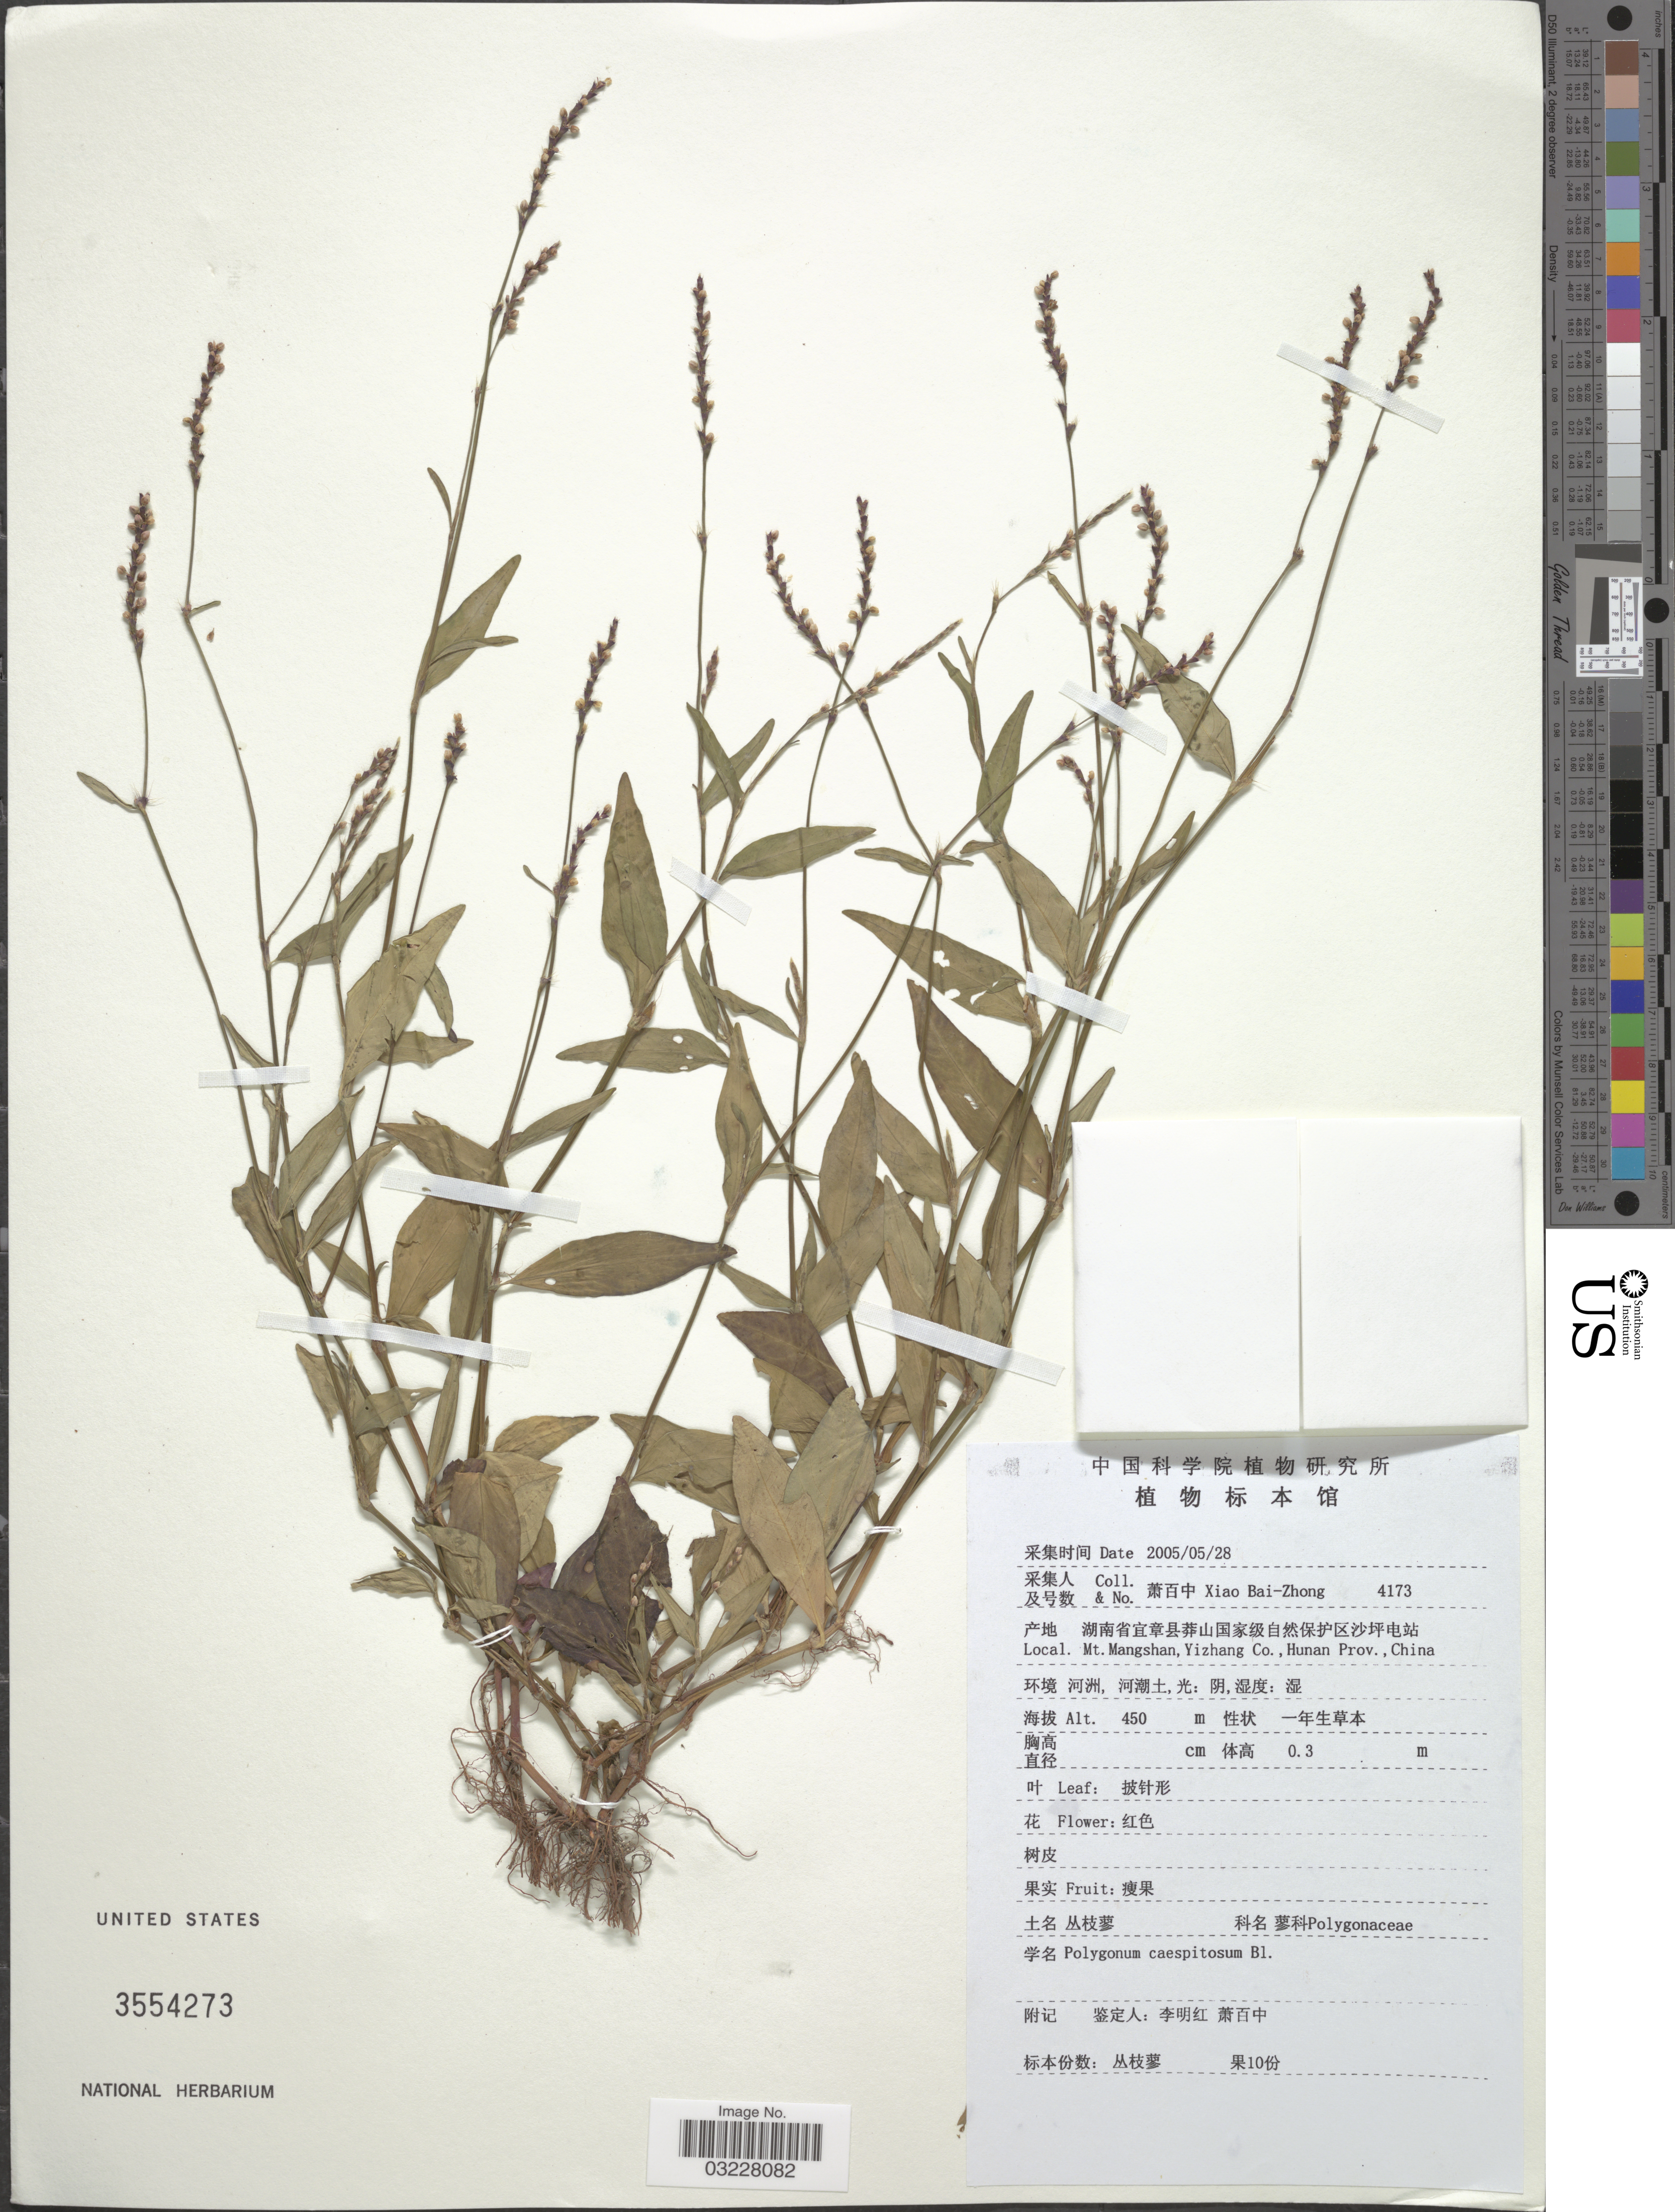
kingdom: Plantae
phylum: Tracheophyta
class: Magnoliopsida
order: Caryophyllales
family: Polygonaceae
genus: Polygonum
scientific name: Polygonum caespitosum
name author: Blume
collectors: B. Z. Xiao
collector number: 4173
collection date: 2005-05-28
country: China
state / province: Hunan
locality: Mt. Mangshan, Yizhang Co.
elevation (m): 450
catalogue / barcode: US 3554273